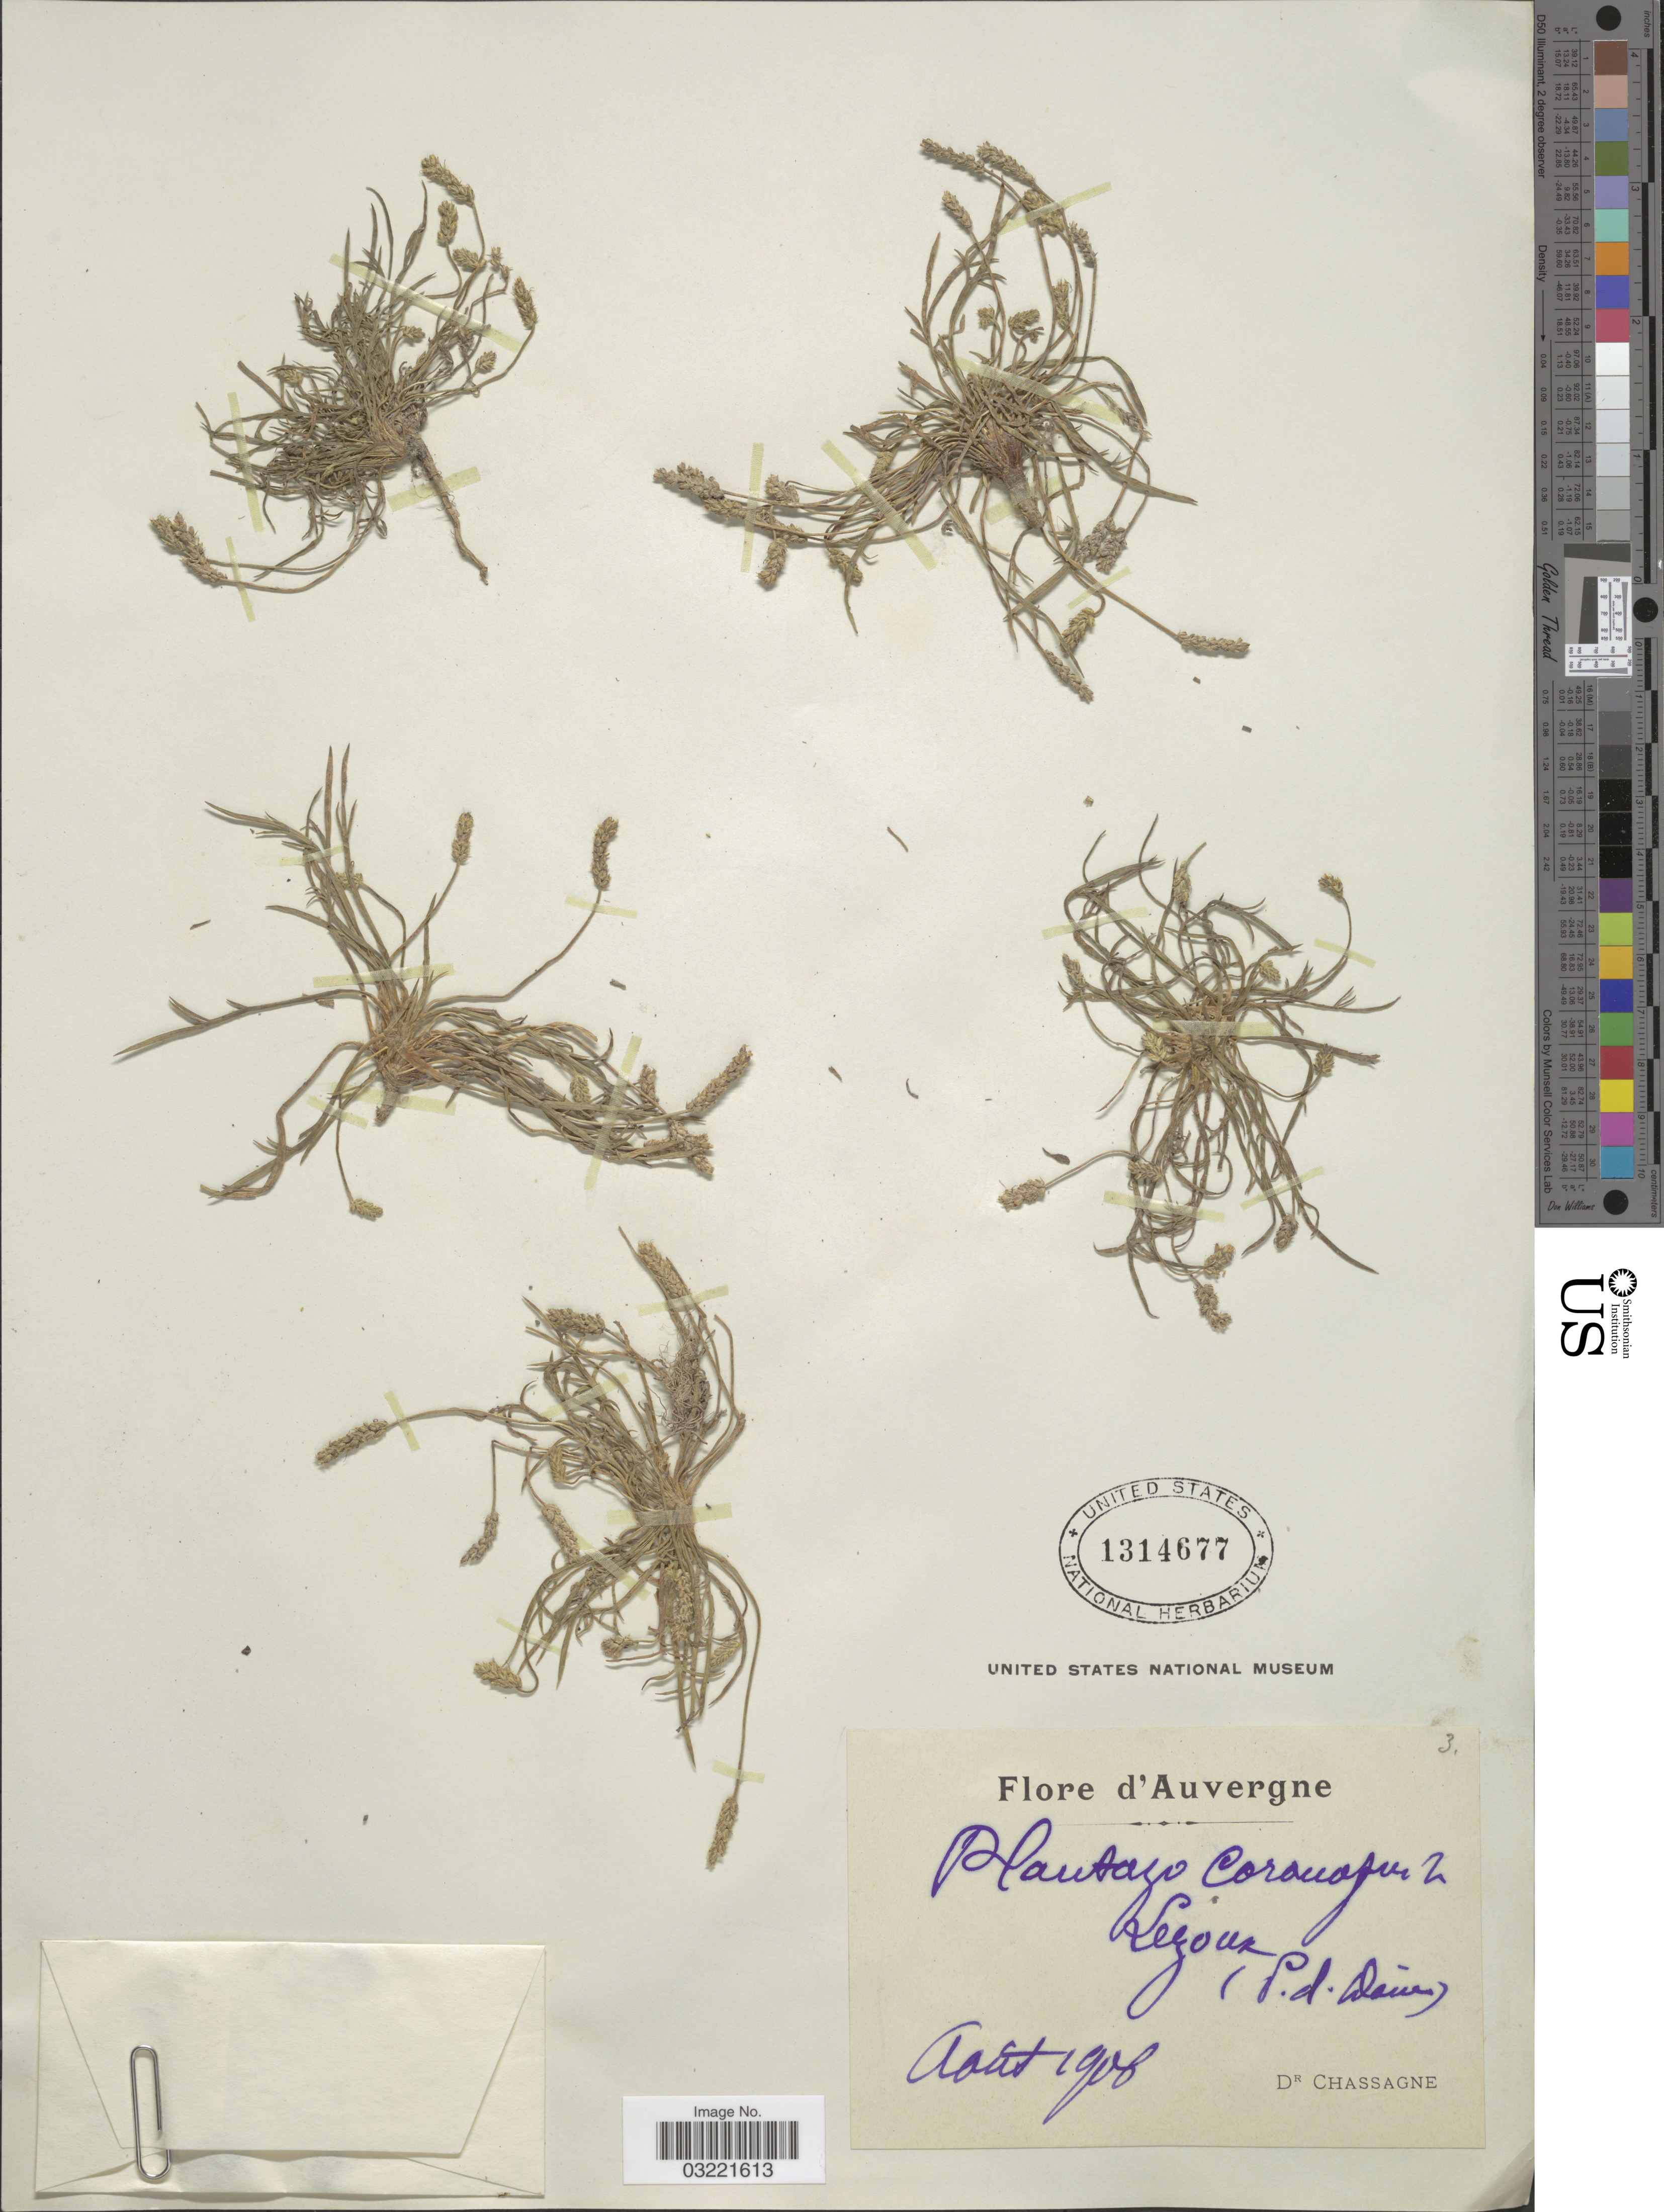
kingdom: Plantae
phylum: Tracheophyta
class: Magnoliopsida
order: Lamiales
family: Plantaginaceae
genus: Plantago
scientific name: Plantago coronopus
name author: L.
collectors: Chassagne, --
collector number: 3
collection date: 1906-08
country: France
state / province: Auvergne-Rhône-Alpes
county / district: Puy-de-Dôme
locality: Lezoux (P. d. Domès).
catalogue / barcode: US 1314677